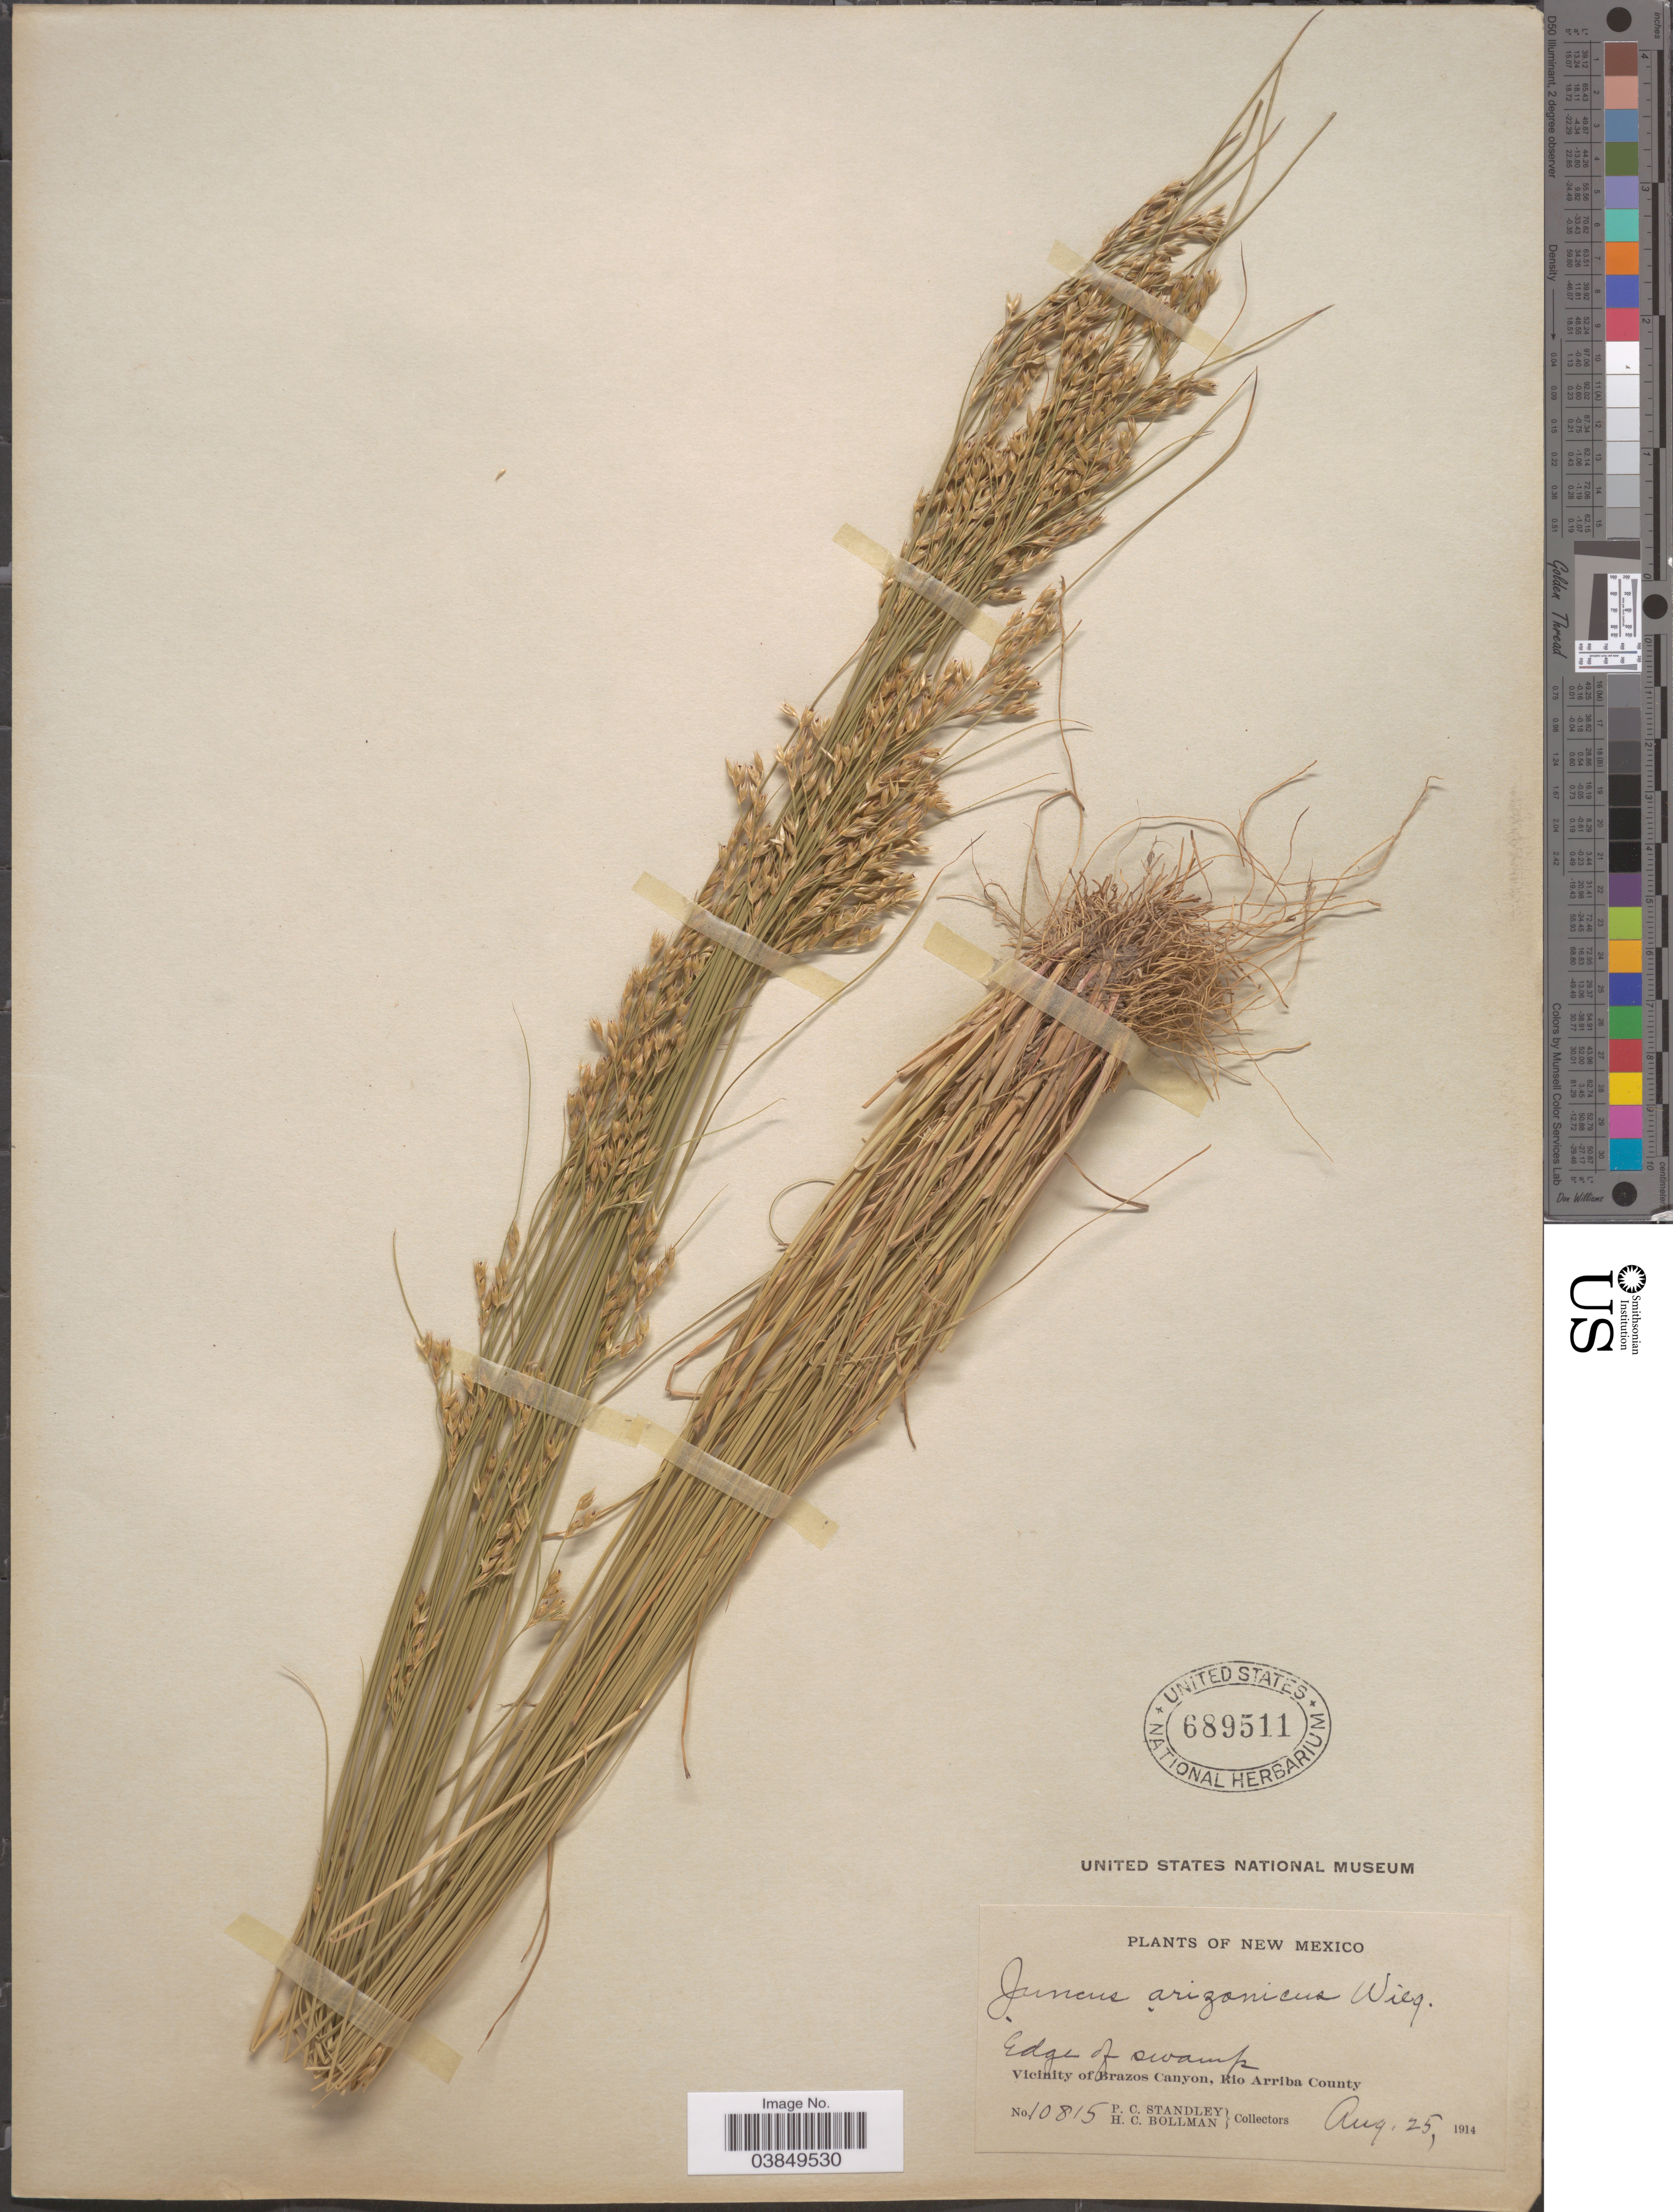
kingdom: Plantae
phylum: Tracheophyta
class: Liliopsida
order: Poales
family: Juncaceae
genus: Juncus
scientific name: Juncus arizonicus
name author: Wiegand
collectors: P. C. Standley & H. C. Bollman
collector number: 10815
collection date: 1914-08-25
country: United States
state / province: New Mexico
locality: Vicinity of Brazos Canyon, Rio Arriba County.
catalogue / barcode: US 689511